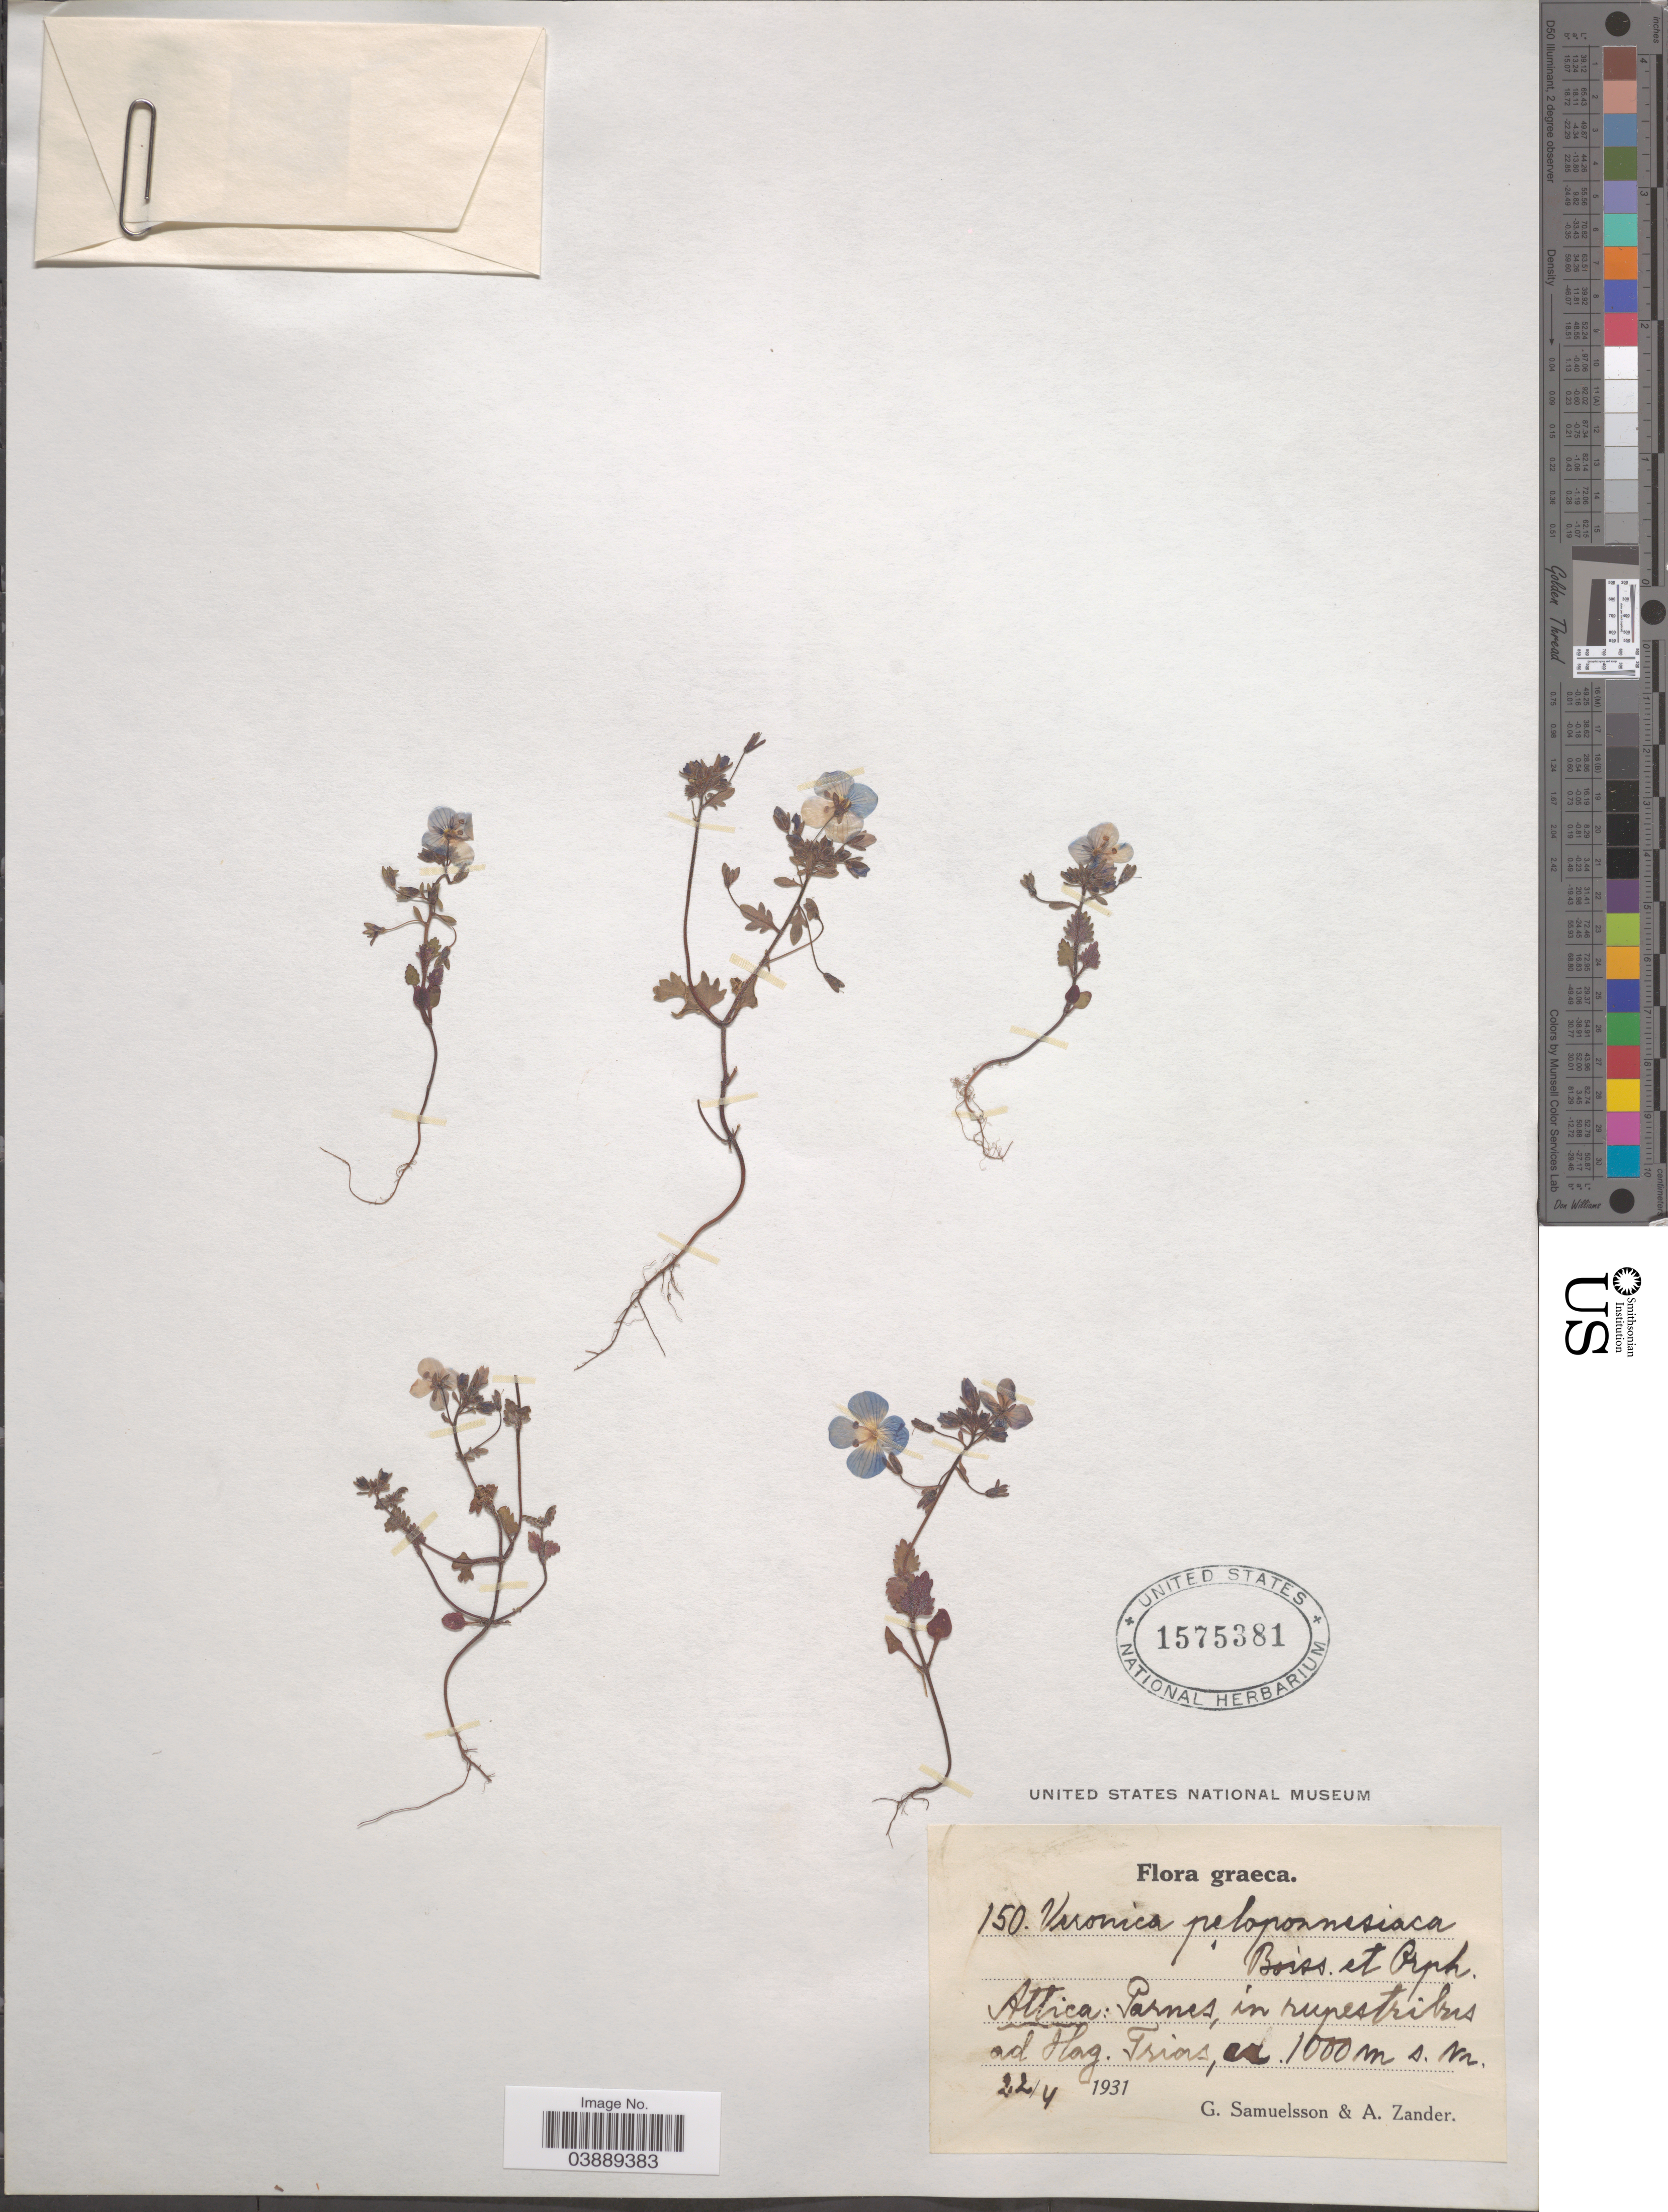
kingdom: Plantae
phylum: Tracheophyta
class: Magnoliopsida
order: Lamiales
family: Plantaginaceae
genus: Veronica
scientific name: Veronica peloponnesiaca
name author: Boiss. & Orph.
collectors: G. Samuelsson & A. Zander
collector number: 150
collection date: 1931-04-22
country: Greece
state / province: Attica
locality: Parnes, in rupestribes ad Hag. Trias.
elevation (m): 1000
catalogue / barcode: US 1575381